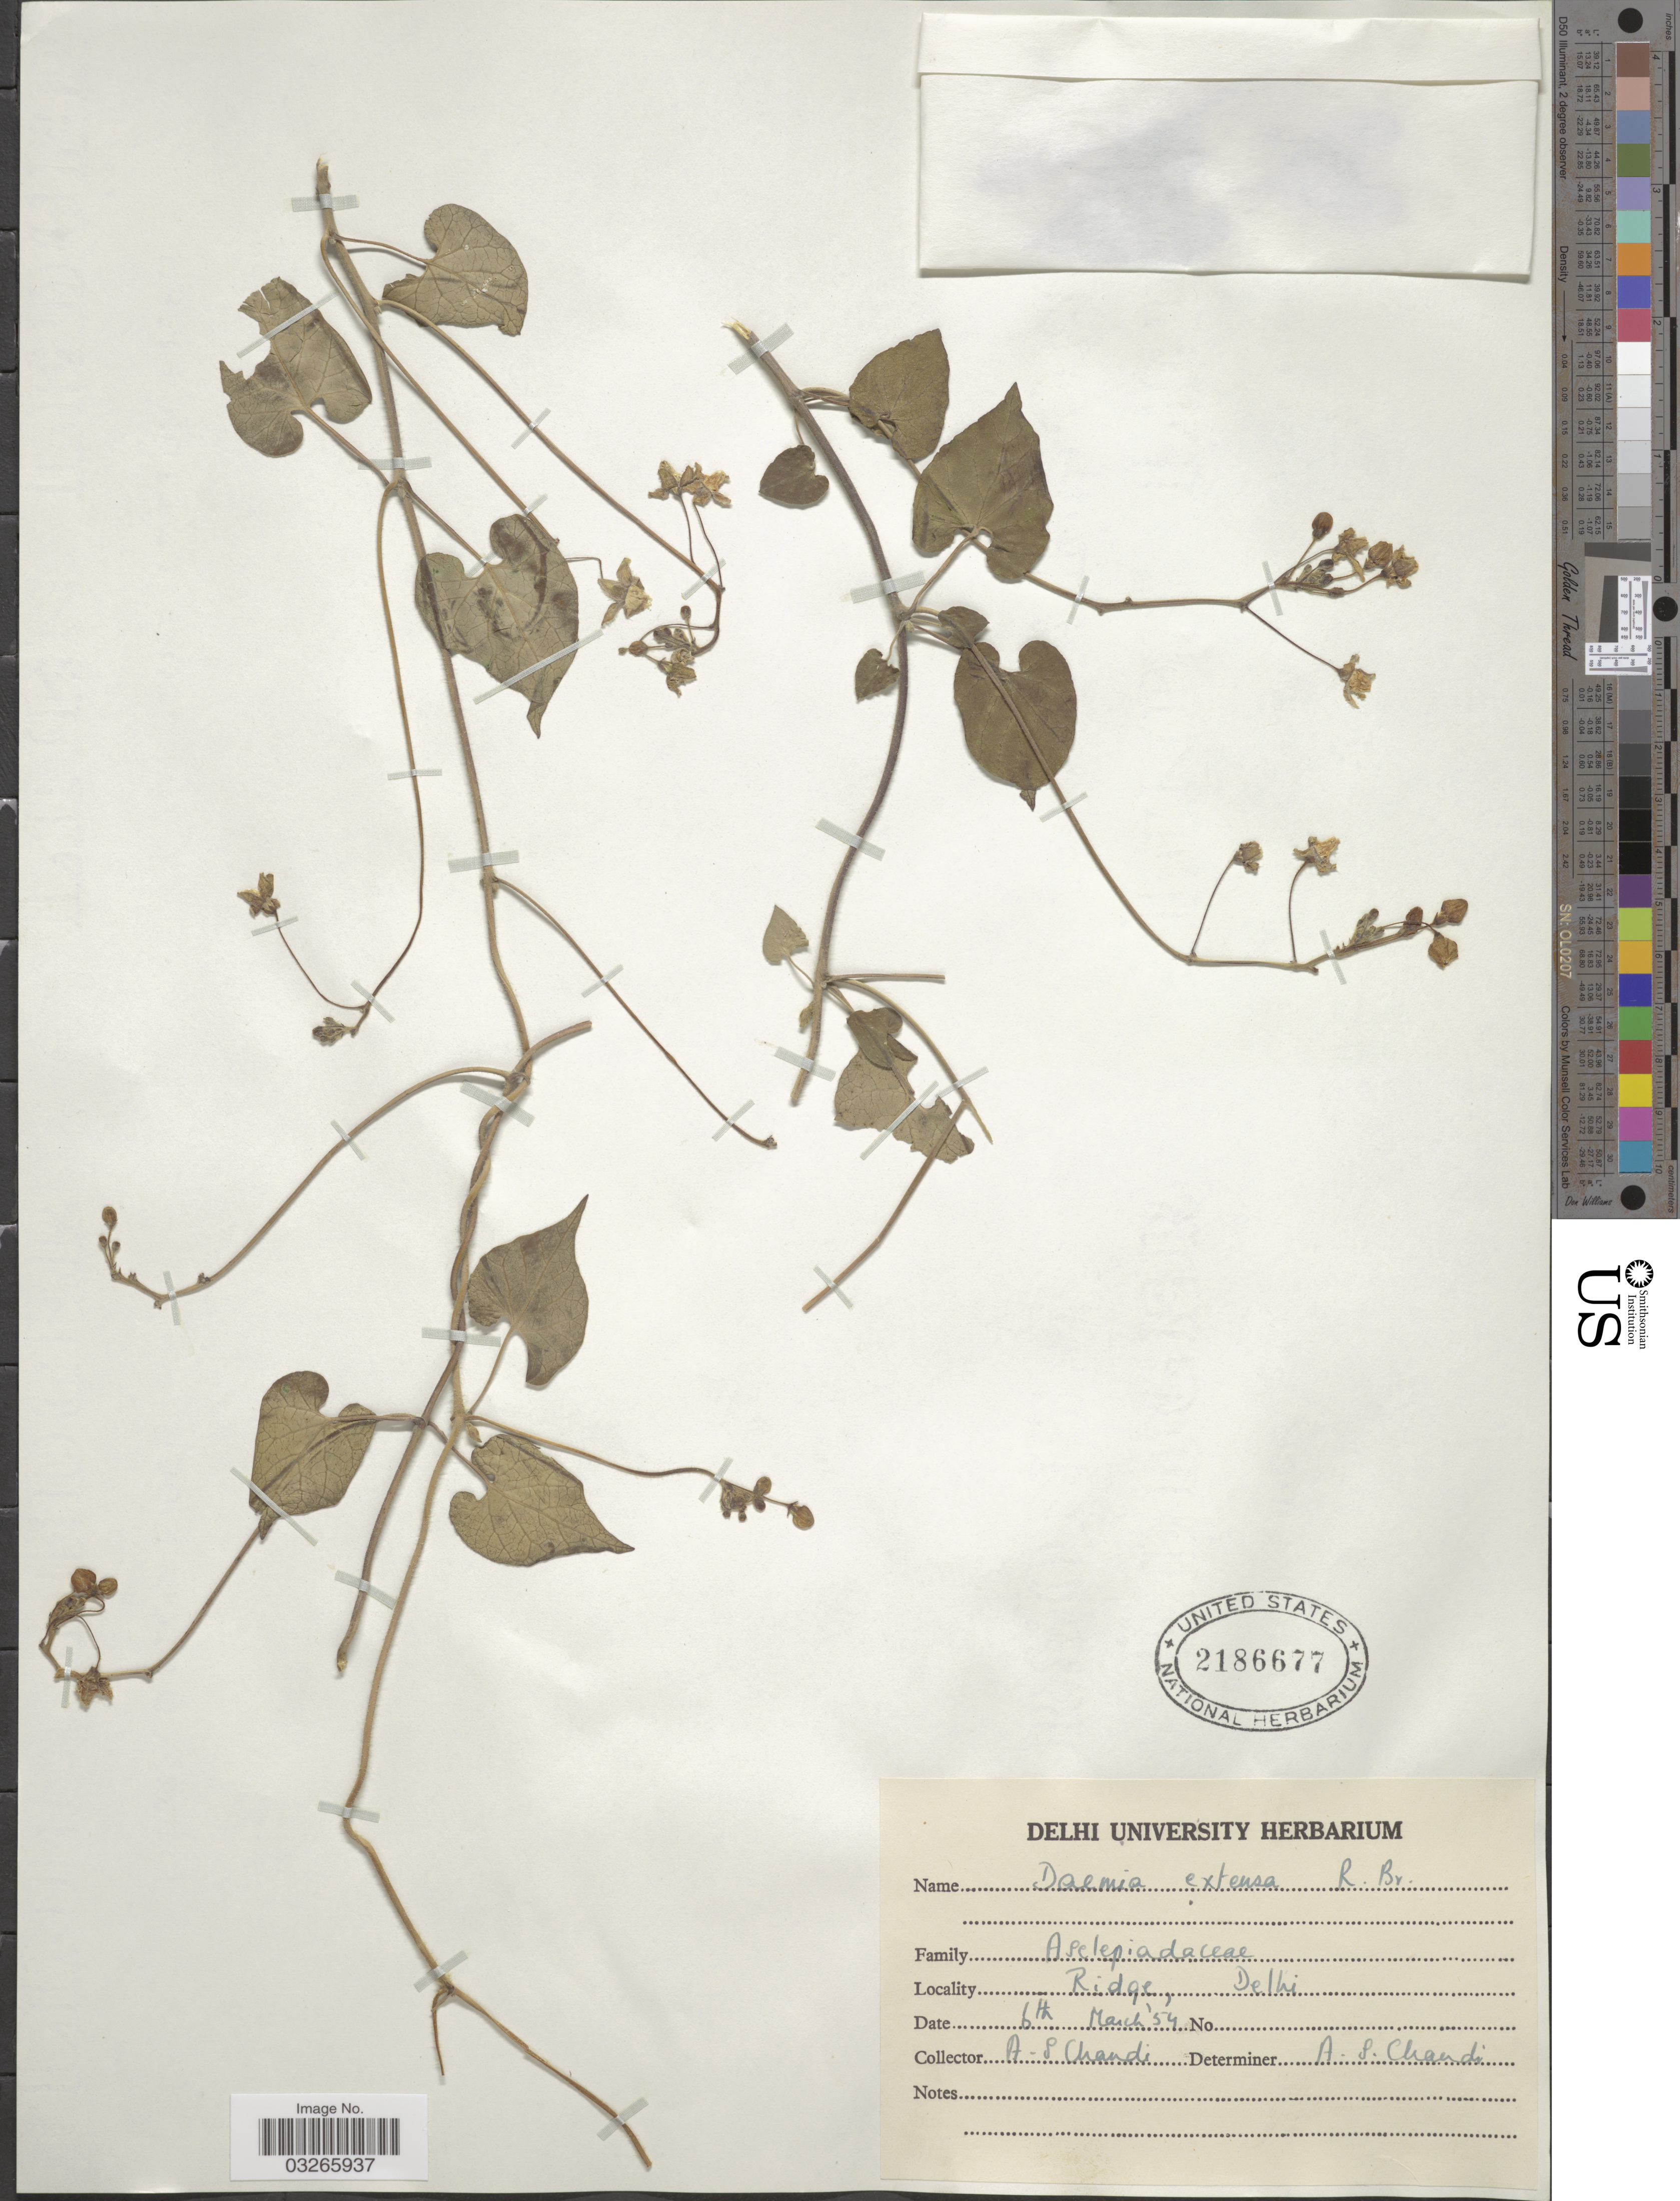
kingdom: Plantae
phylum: Tracheophyta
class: Magnoliopsida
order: Gentianales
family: Apocynaceae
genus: Doemia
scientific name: Doemia extensa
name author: (Jacq.) W.T. Aiton ex Schult.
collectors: A. Chandi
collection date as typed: Transcribed d/m/y: 6/3/54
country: India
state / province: Delhi, Capital Territory of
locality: Ridge, Delhi.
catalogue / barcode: US 2186677